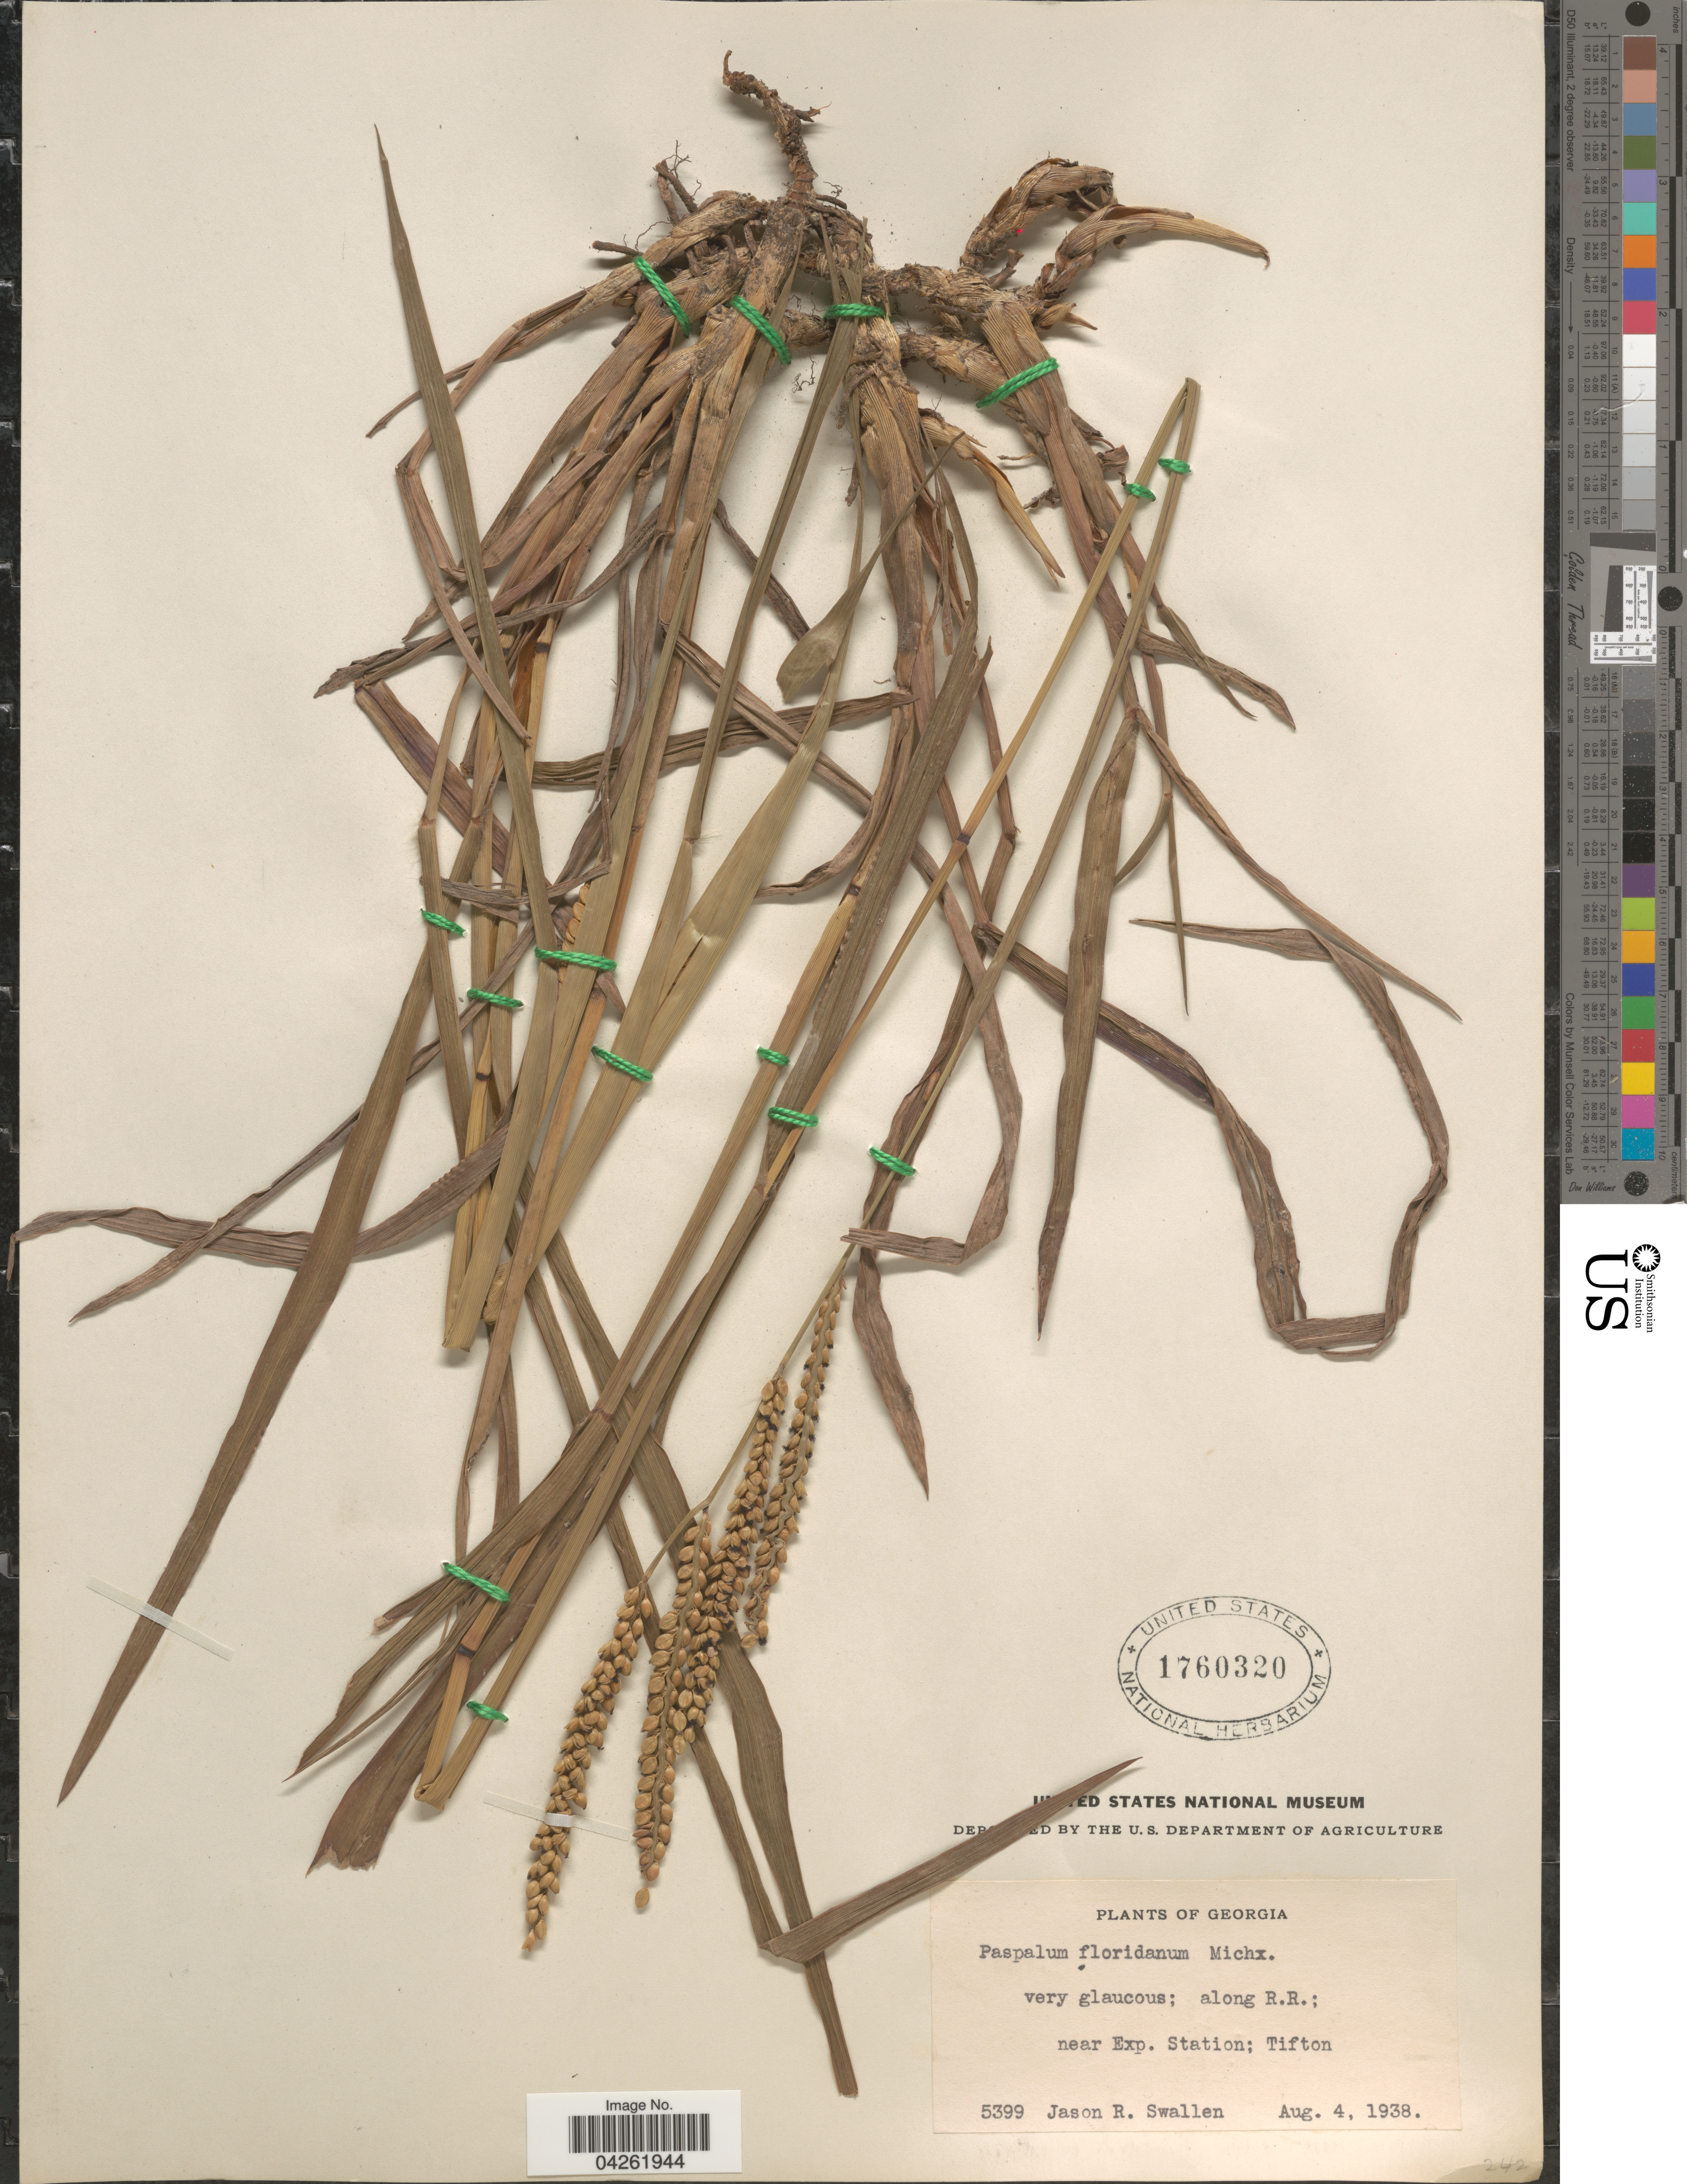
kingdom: Plantae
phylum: Tracheophyta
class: Liliopsida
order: Poales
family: Poaceae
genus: Paspalum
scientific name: Paspalum floridanum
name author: Michx.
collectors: J. R. Swallen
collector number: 5399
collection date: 1938-08-04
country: United States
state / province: Georgia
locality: Along R.R.; near Exp. Station; Tifton.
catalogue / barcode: US 1760320